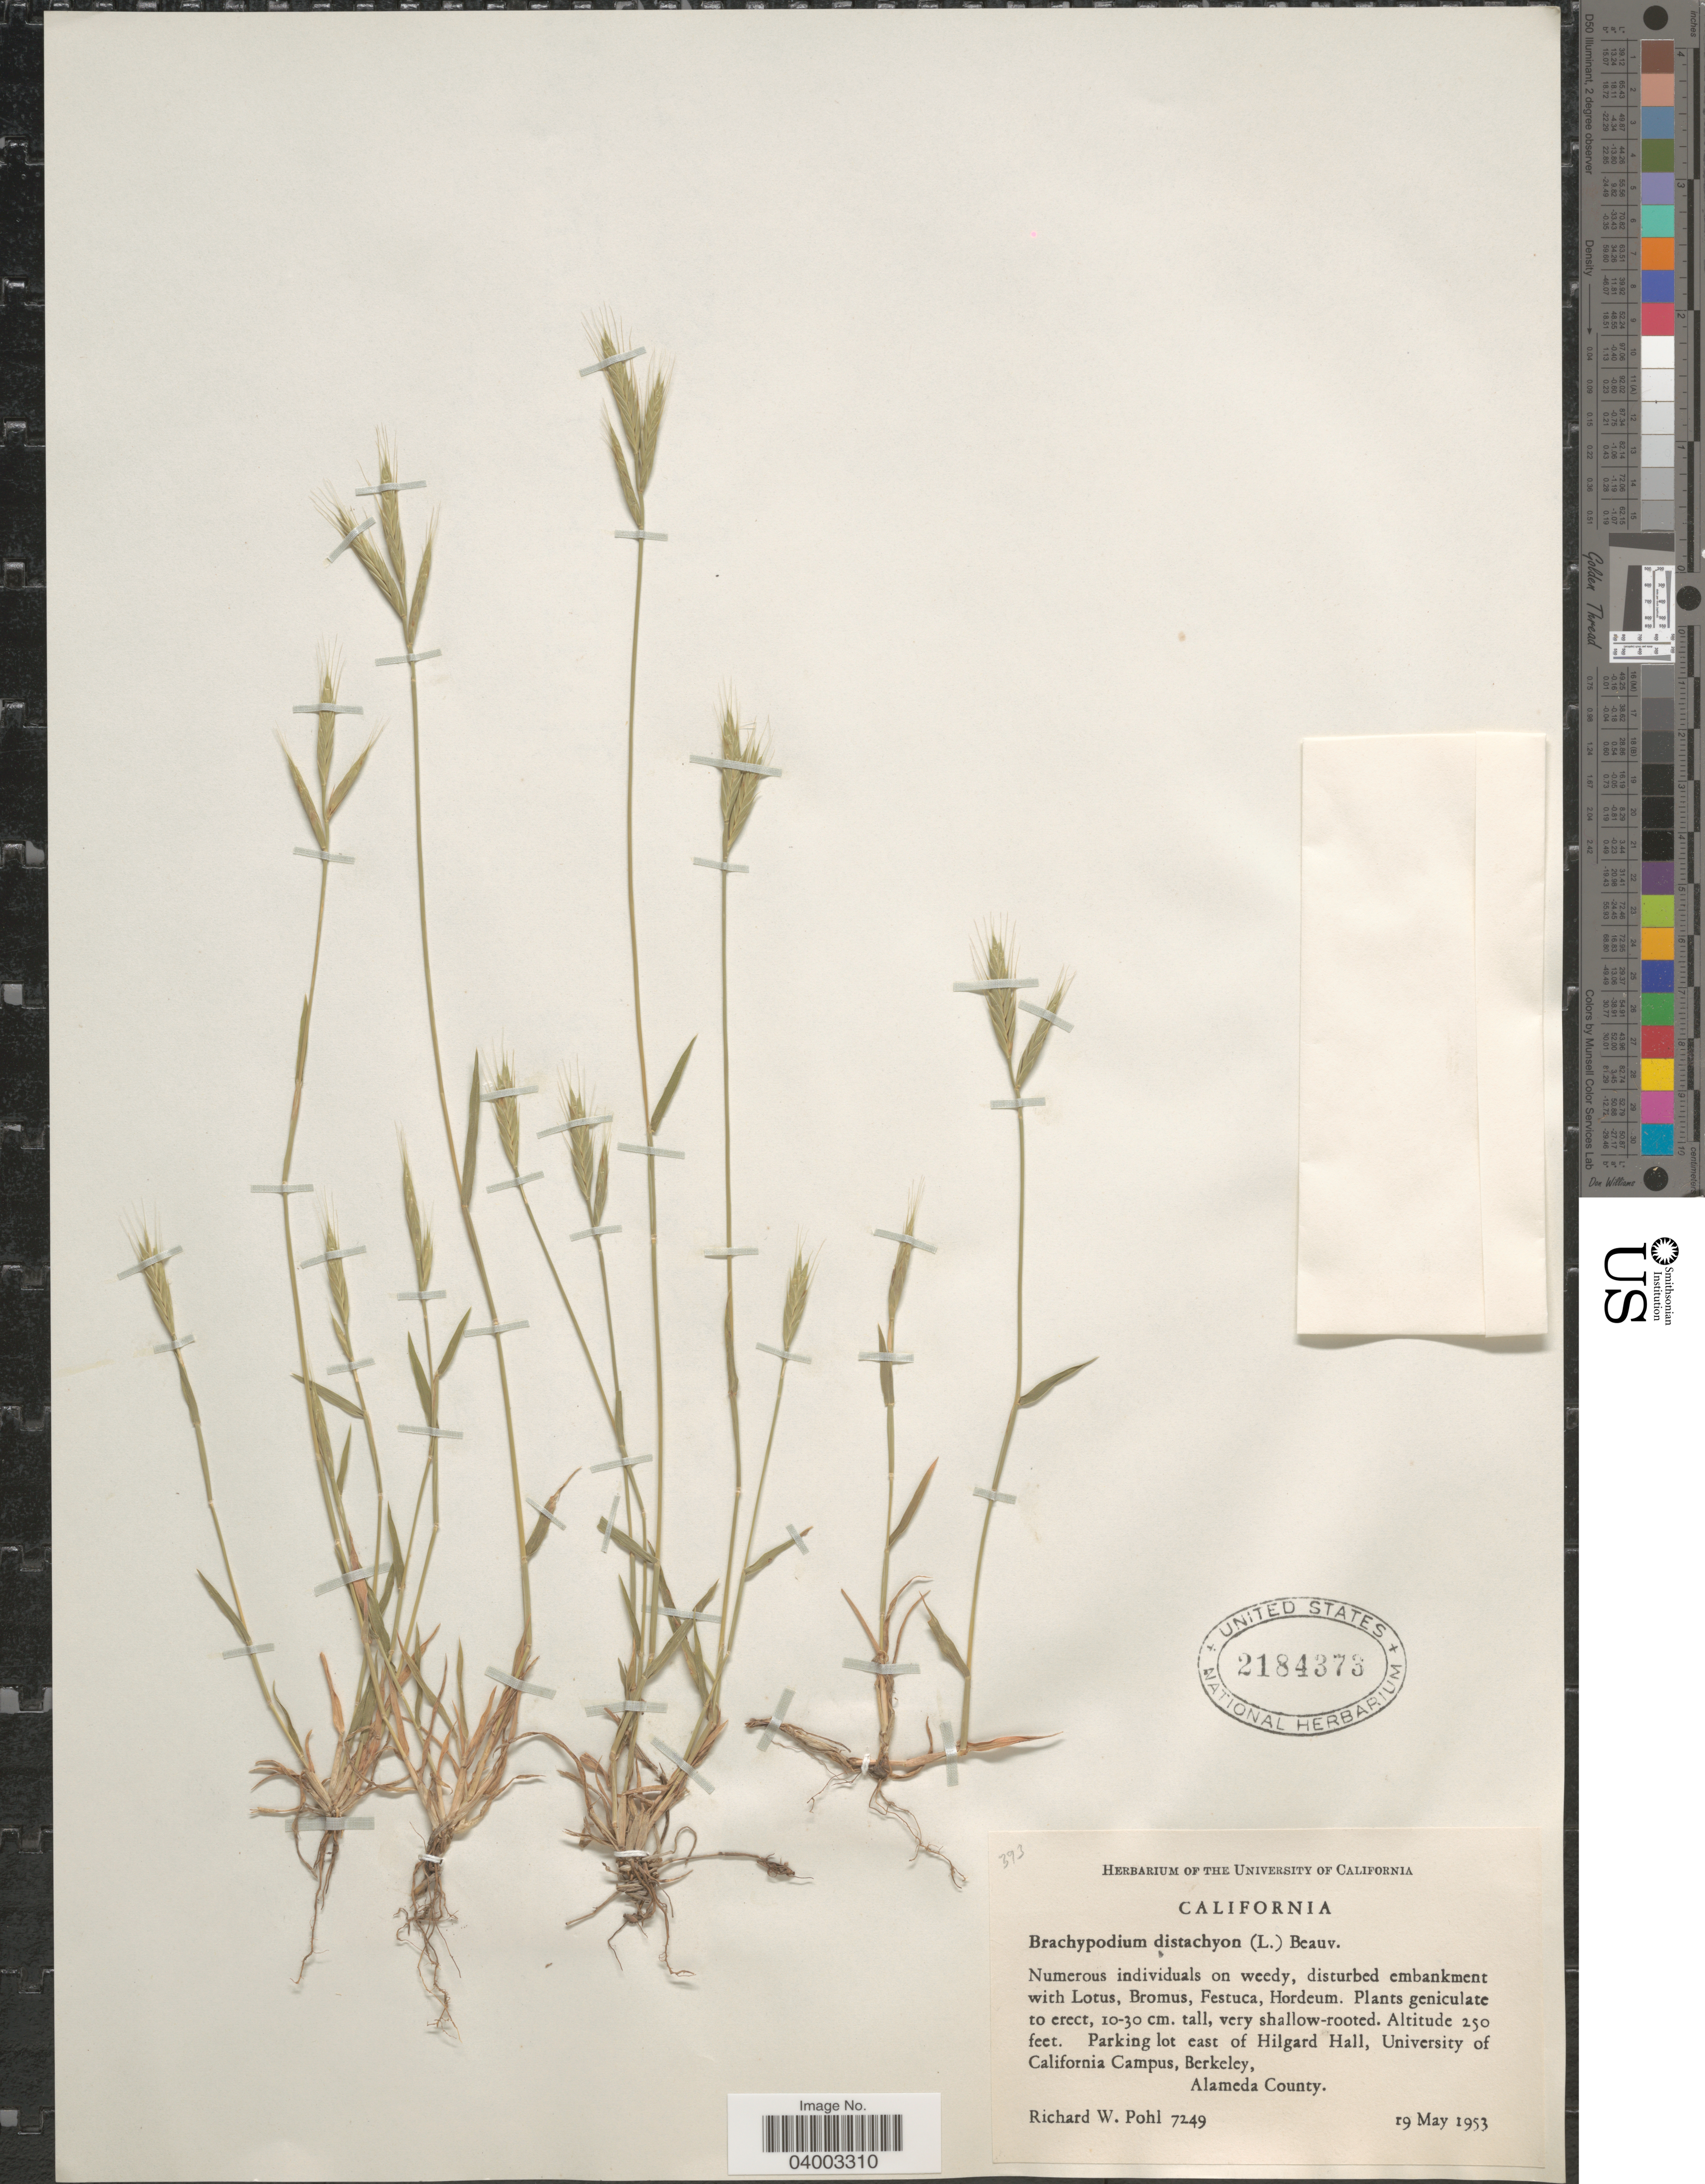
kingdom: Plantae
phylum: Tracheophyta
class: Liliopsida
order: Poales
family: Poaceae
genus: Brachypodium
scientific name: Brachypodium distachyon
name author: (L.) P. Beauv.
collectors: R. W. Pohl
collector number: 7249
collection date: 1953-05-19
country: United States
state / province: California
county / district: Alameda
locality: Parking lot east of Hilgard Hall, University of California Campus, Berkeley, Alameda County.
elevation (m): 76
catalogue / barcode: US 2184373